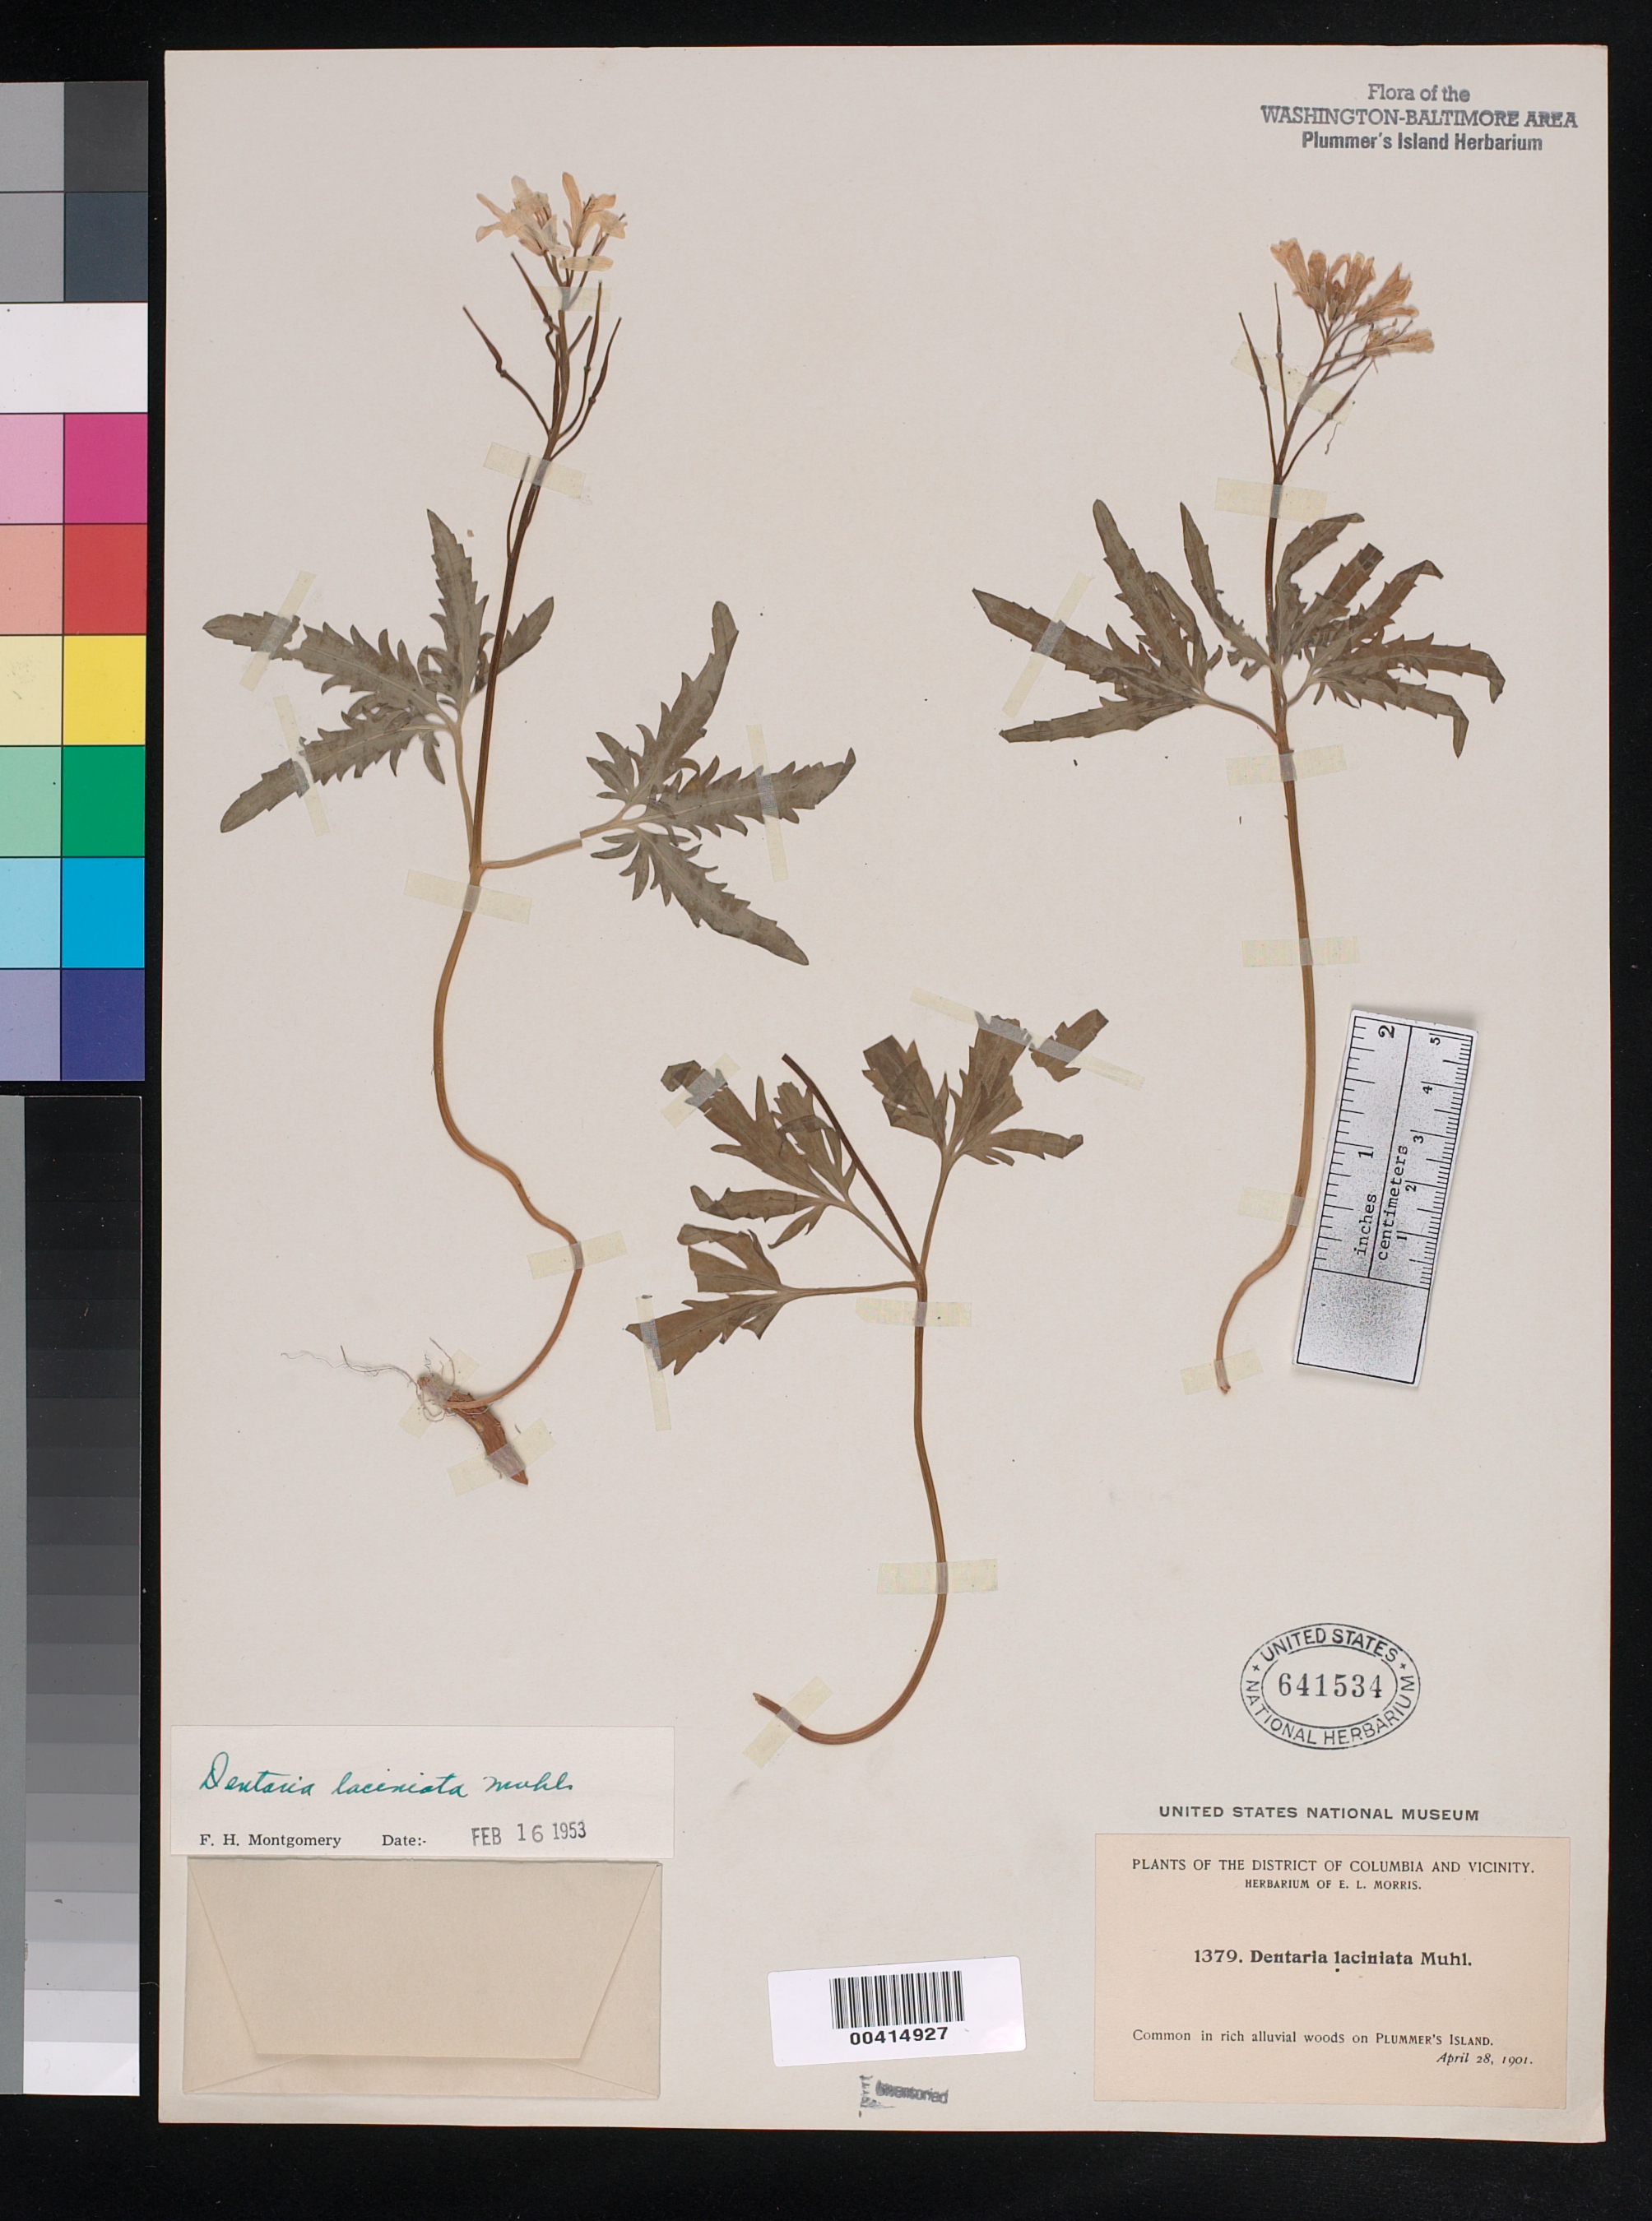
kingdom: Plantae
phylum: Tracheophyta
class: Magnoliopsida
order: Brassicales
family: Brassicaceae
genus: Cardamine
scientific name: Cardamine concatenata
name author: (Michx.) Sw.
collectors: E. L. Morris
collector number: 1379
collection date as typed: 28 Apr 1901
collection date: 1901-04-28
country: United States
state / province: Maryland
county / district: Montgomery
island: Plummers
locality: Plummer's Island C. & O. Canal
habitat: Rich alluvial woods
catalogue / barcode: US 641534